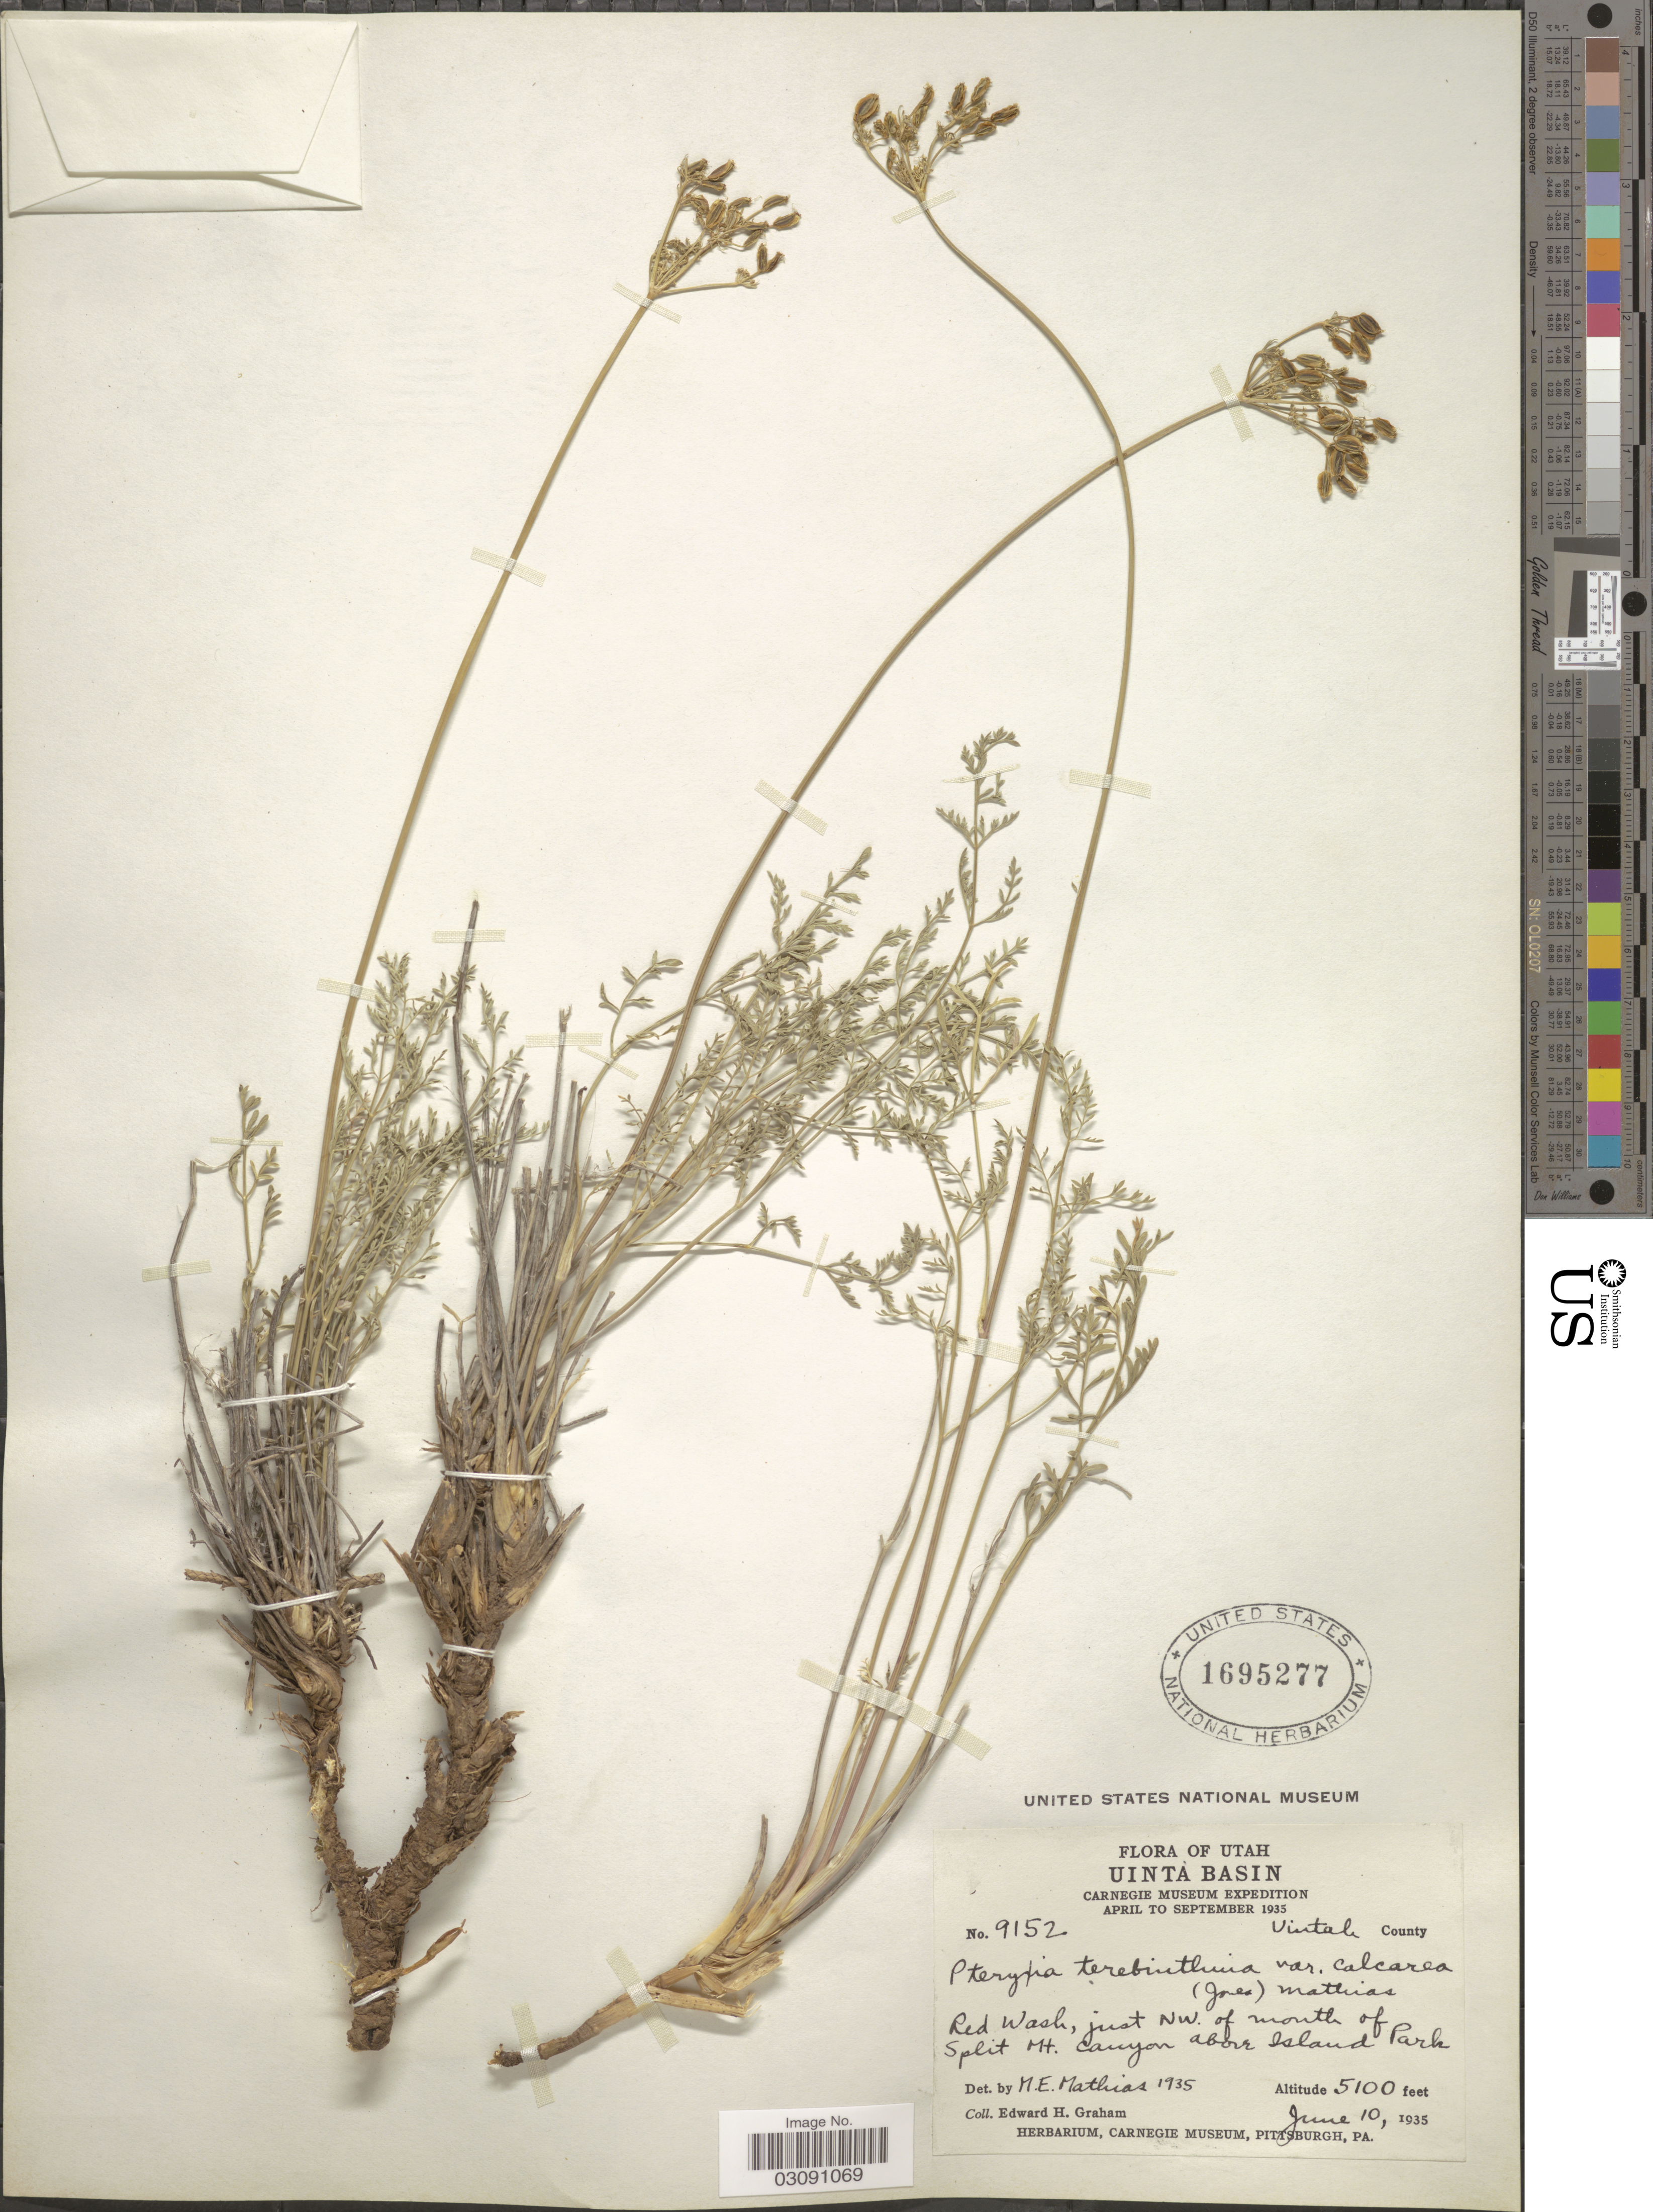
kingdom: Plantae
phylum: Tracheophyta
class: Magnoliopsida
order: Apiales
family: Apiaceae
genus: Pteryxia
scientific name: Pteryxia terebinthina var. calcarea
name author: (M.E. Jones) Mathias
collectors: E. H. Graham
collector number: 9152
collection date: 1935-06-10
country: United States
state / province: Utah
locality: Uinta Basin, Uintale County, Red Wash, just NW. of mouth of Split Mt. canyon above Island Park.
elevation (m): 1554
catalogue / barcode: US 1695277